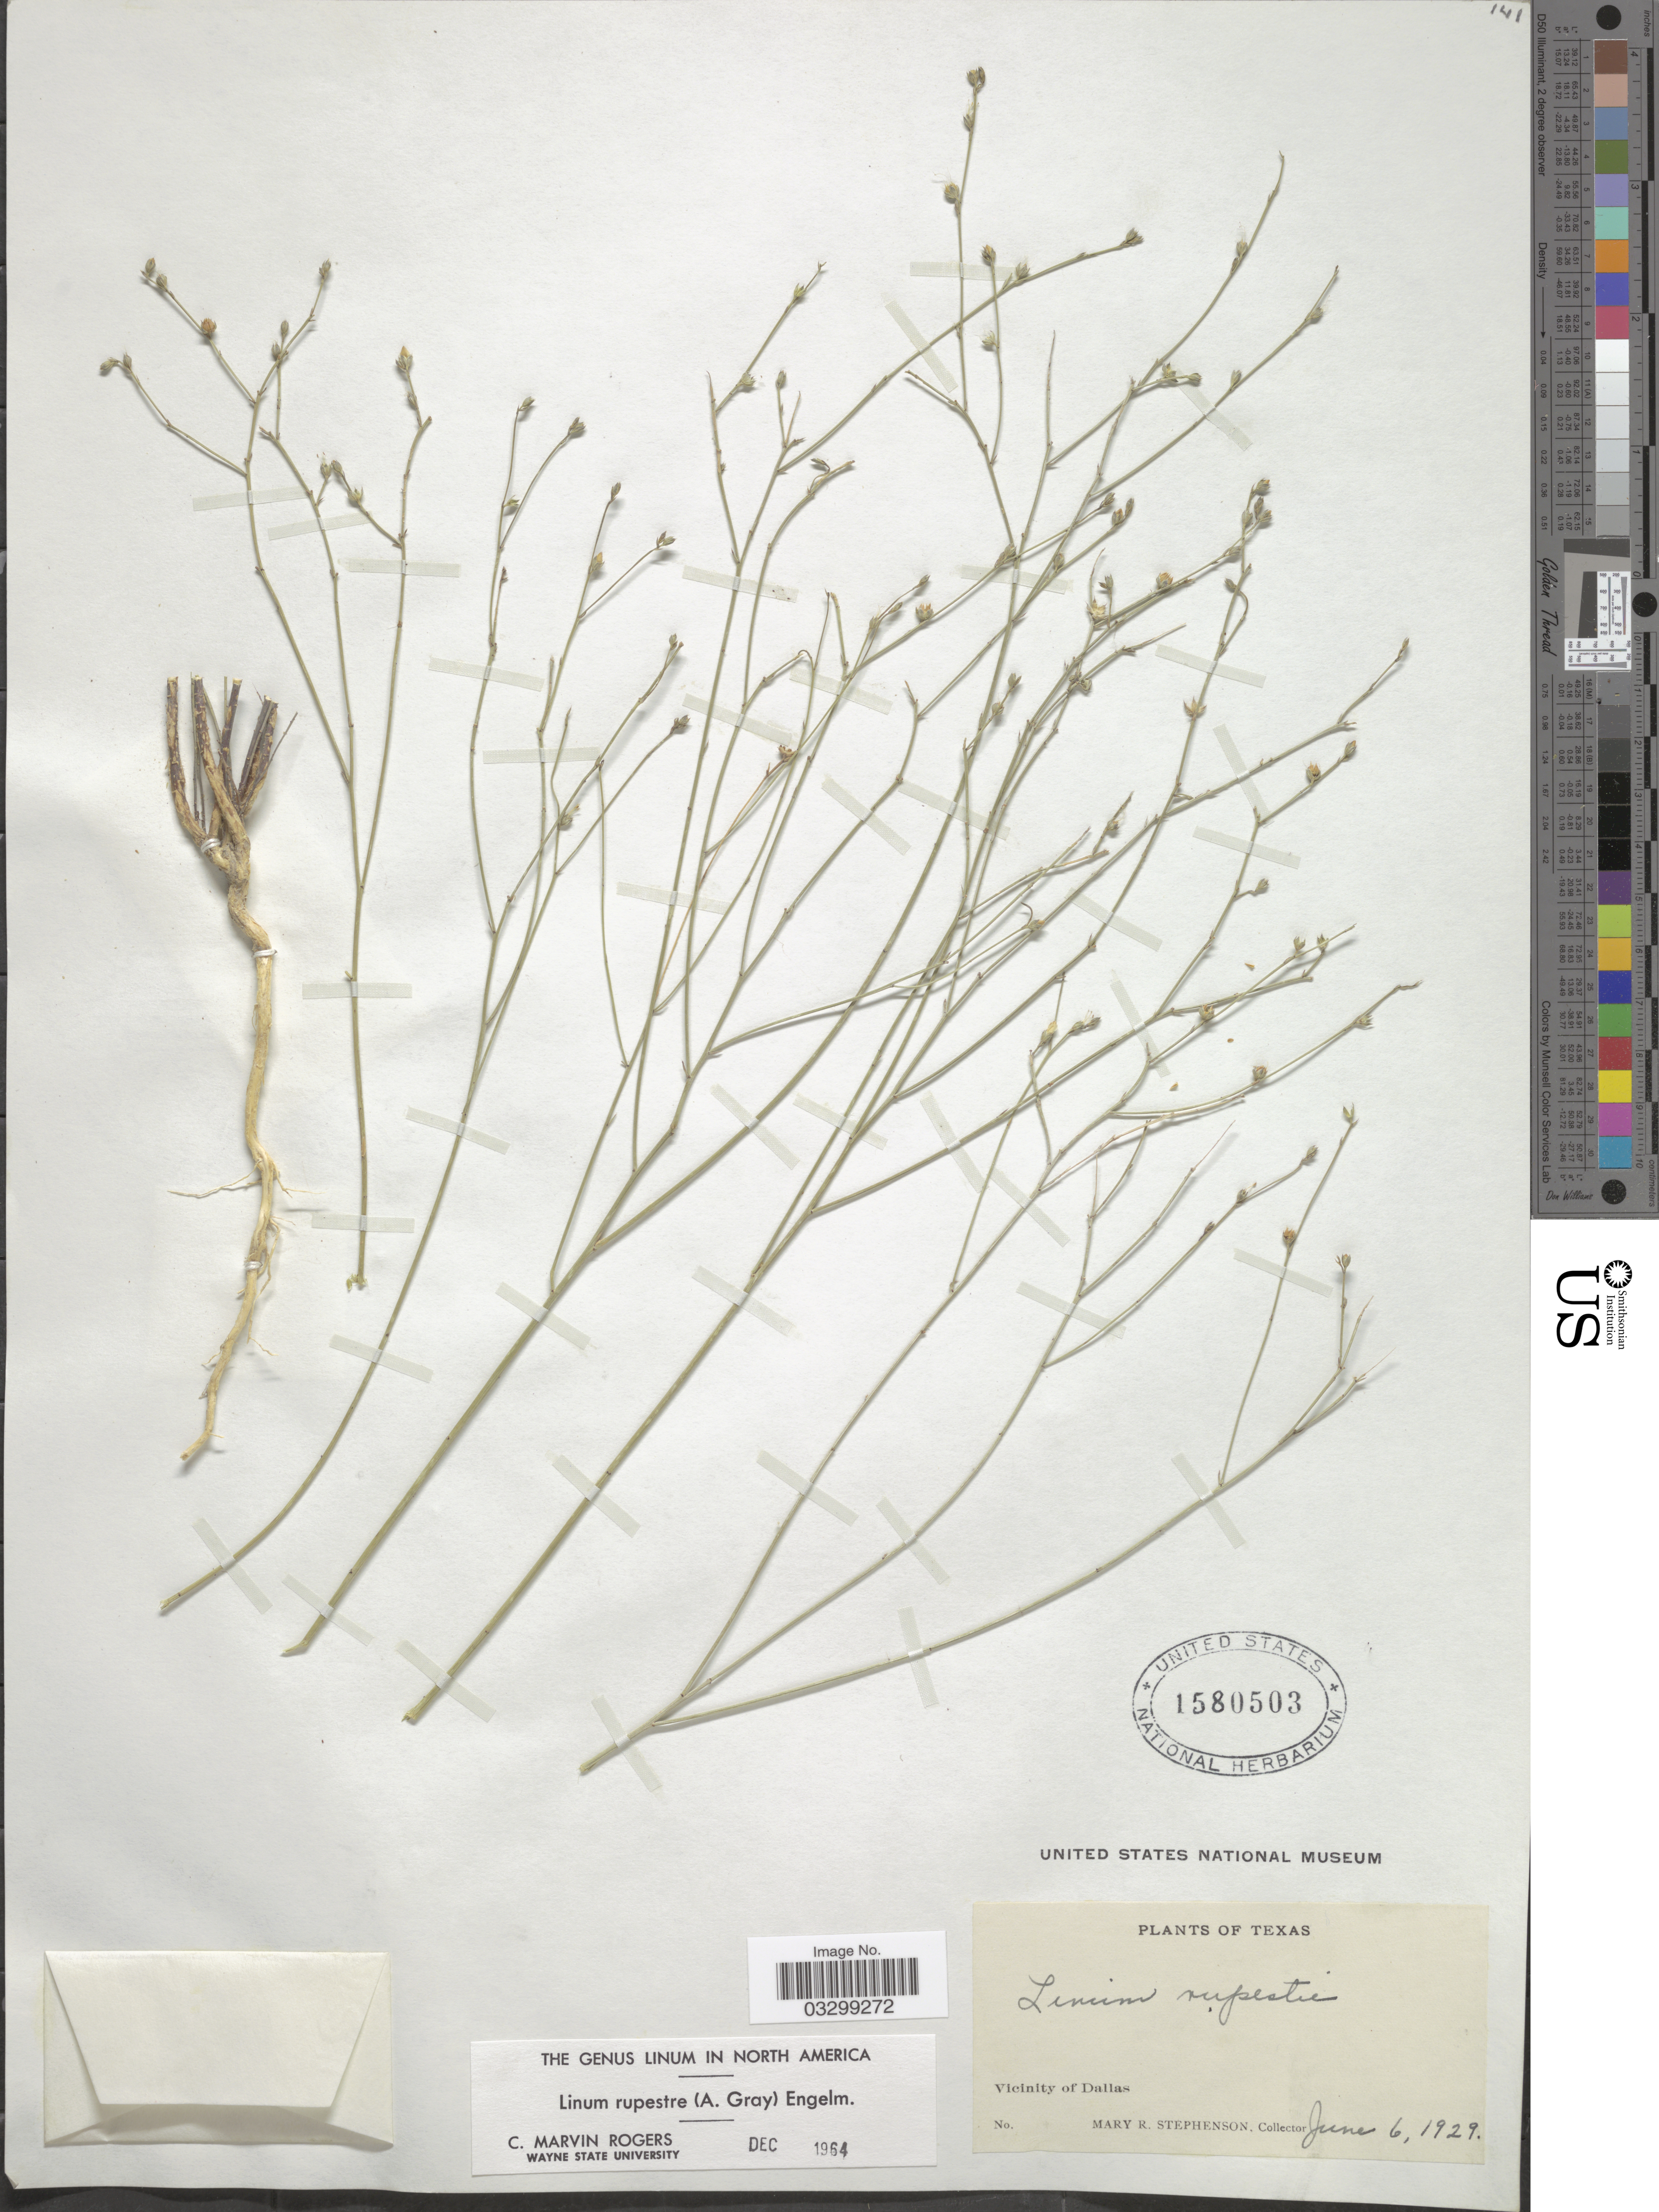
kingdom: Plantae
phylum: Tracheophyta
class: Magnoliopsida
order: Malpighiales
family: Linaceae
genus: Linum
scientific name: Linum rupestre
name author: Engelm.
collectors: M. Stephenson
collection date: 1929-06-06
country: United States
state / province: Texas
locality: Vicinity of Dallas.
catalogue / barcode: US 1580503